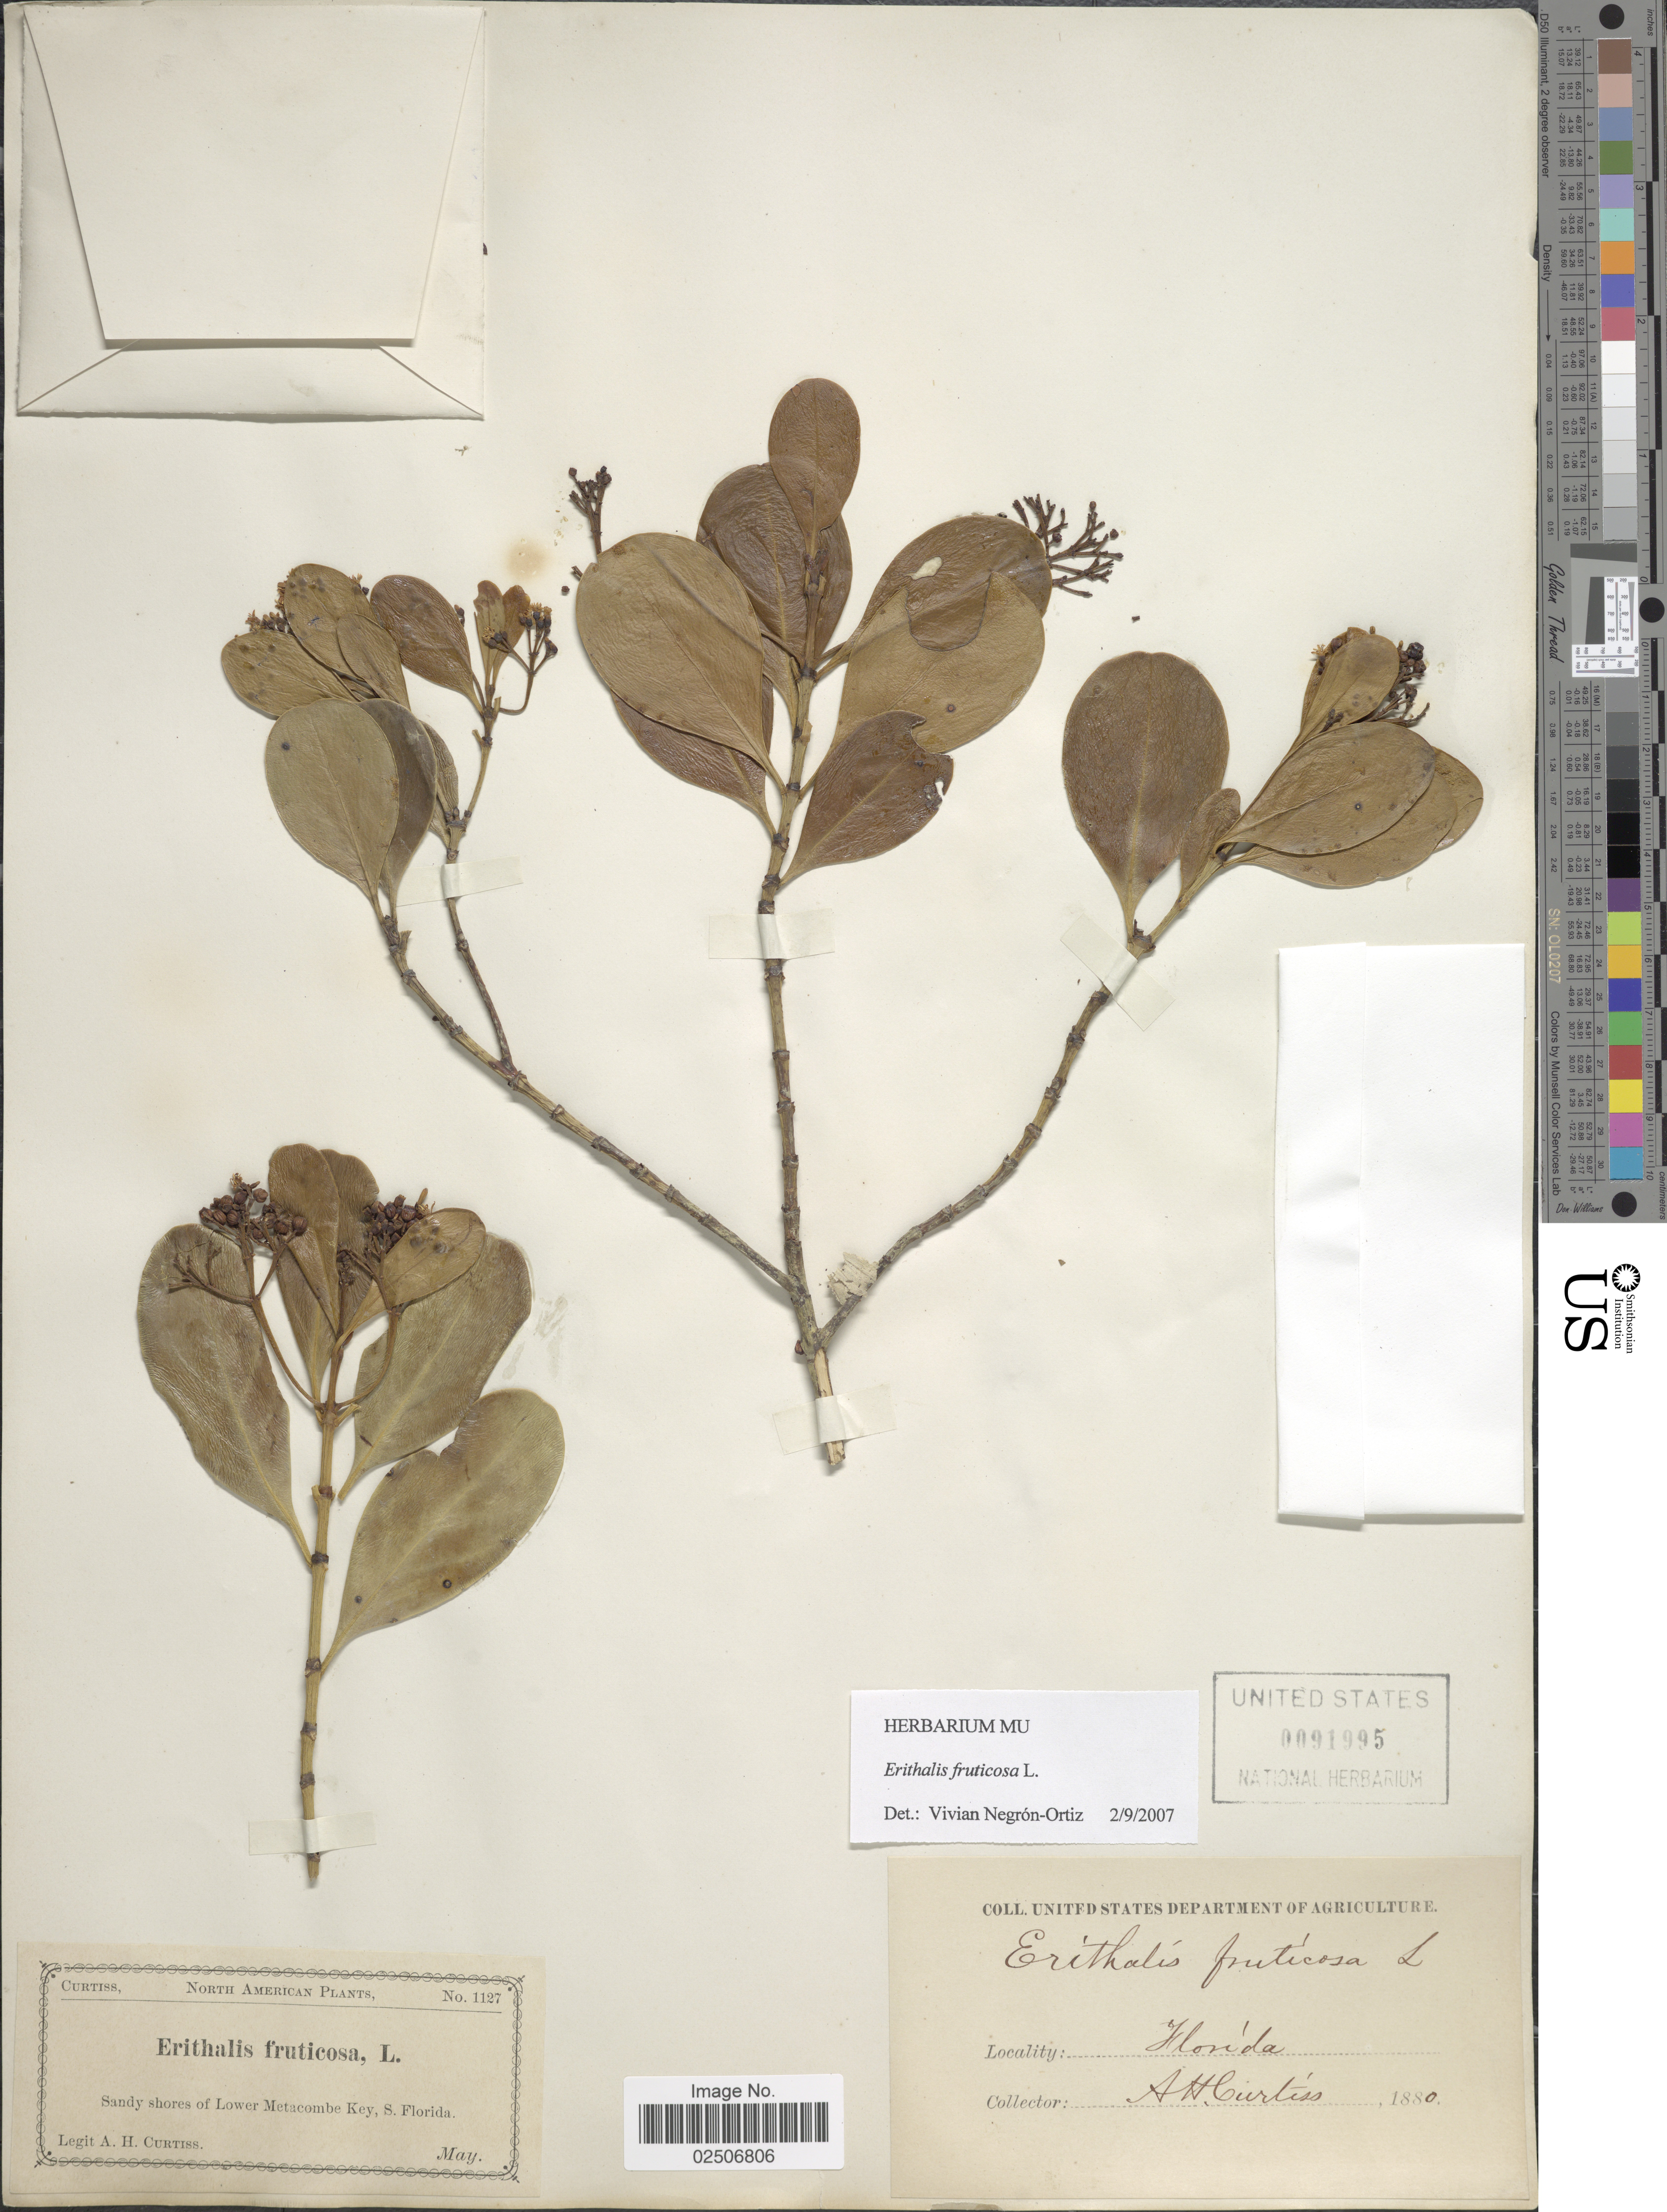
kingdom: Plantae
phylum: Tracheophyta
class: Magnoliopsida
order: Gentianales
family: Rubiaceae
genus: Erithalis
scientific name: Erithalis fruticosa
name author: L.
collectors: A. H. Curtiss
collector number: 1127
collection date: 1880-05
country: United States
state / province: Florida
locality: Sandy shores of Lower Metacombe Key, S. Florida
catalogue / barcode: US 91995